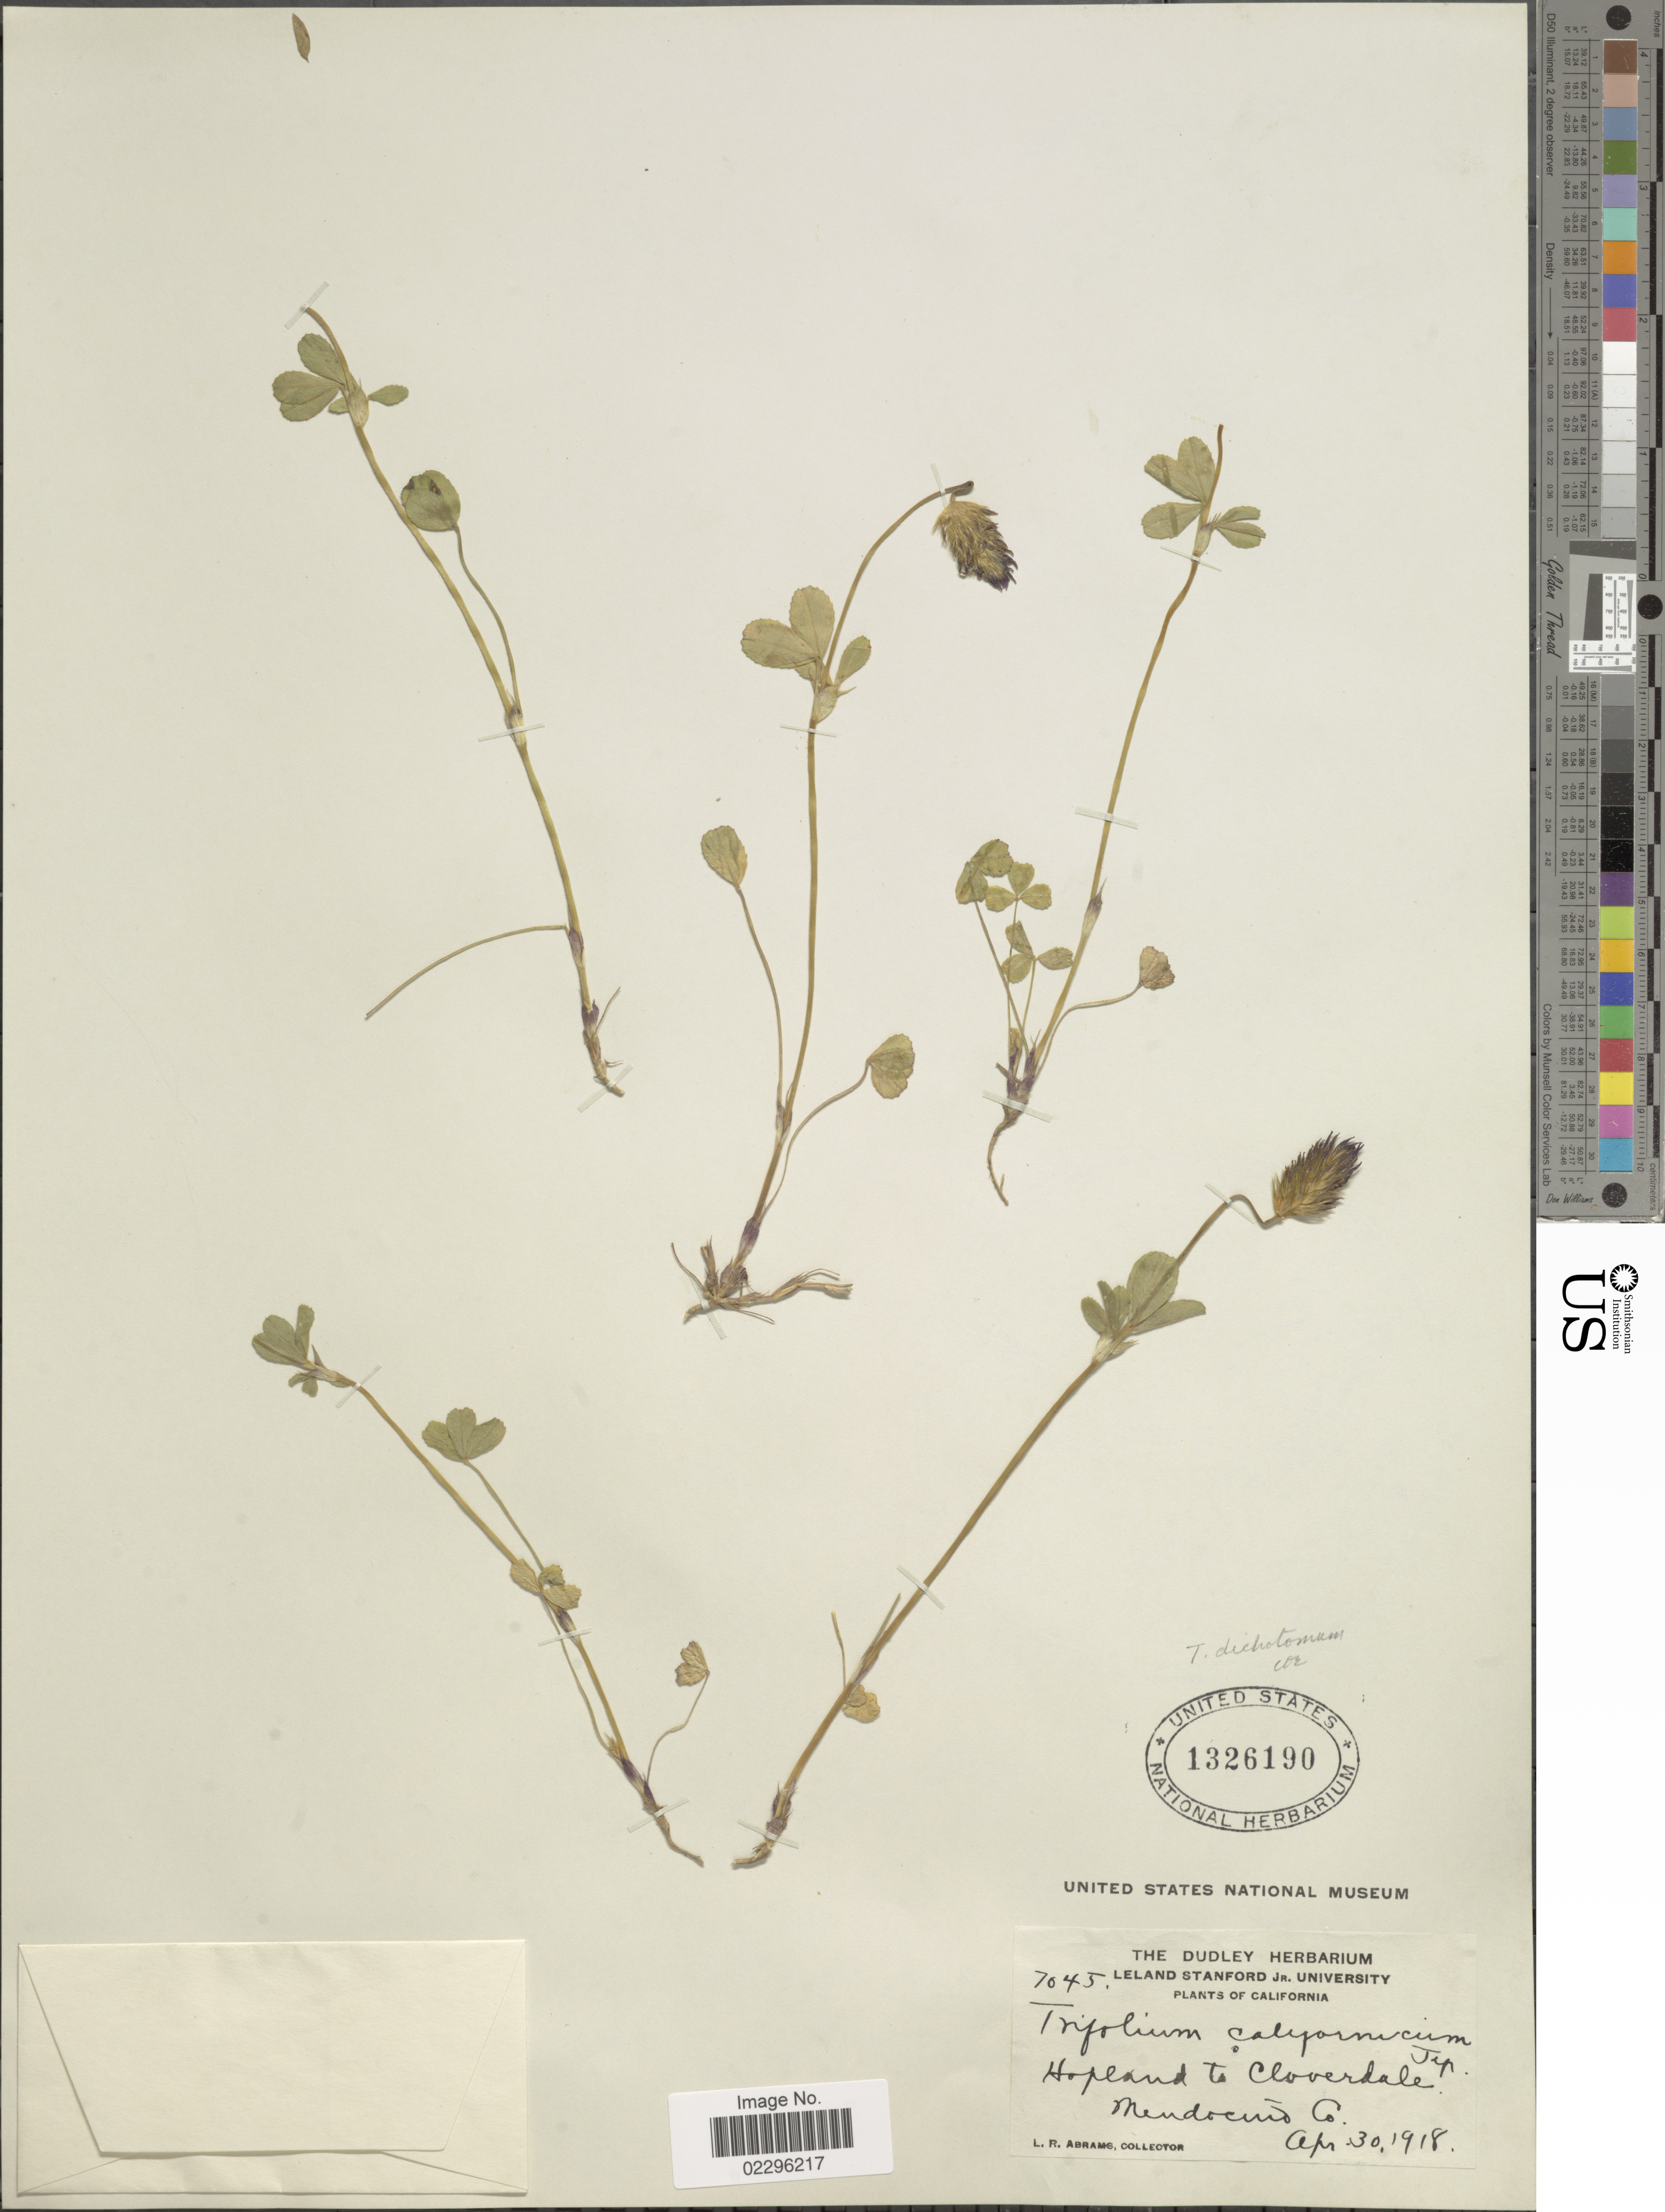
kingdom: Plantae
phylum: Tracheophyta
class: Magnoliopsida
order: Fabales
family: Fabaceae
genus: Trifolium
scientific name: Trifolium dichotomum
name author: Hook. & Arn.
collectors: L. Abrams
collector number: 7045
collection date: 1918-04-30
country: United States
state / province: California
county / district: Mendocino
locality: Hopland to Cloverdale. Mendocino Co.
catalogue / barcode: US 1326190